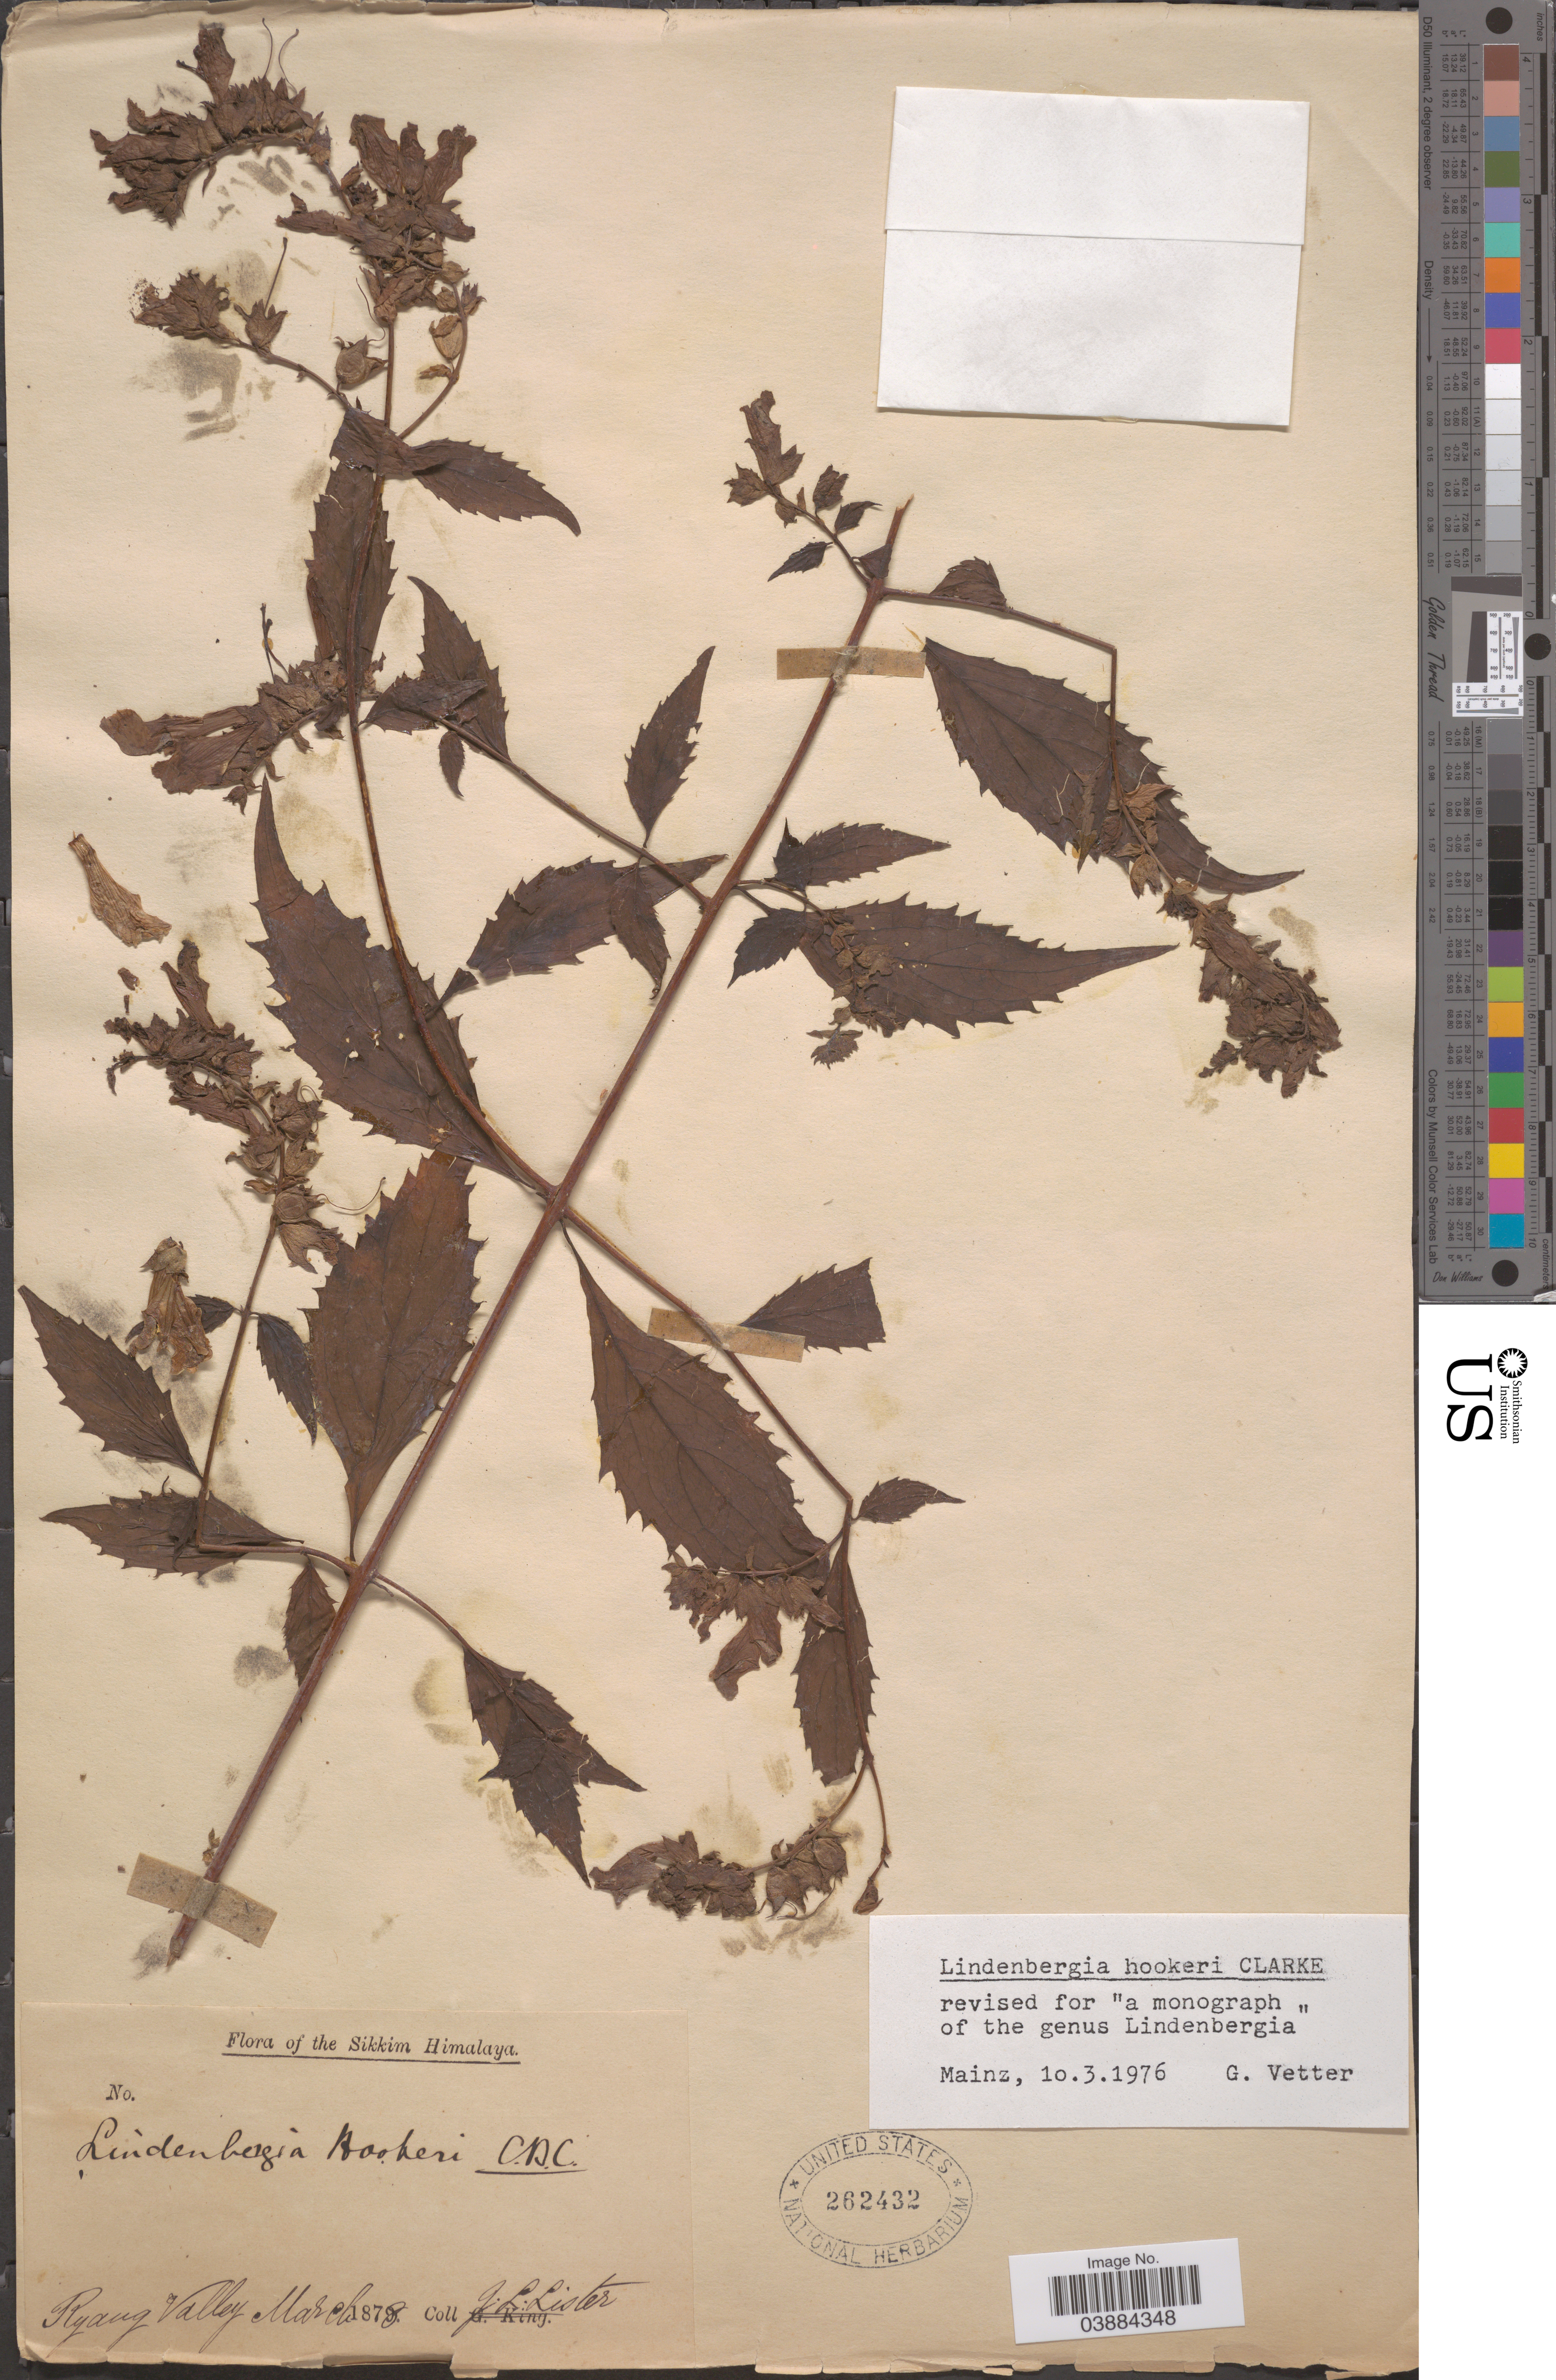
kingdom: Plantae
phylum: Tracheophyta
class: Magnoliopsida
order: Lamiales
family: Orobanchaceae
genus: Lindenbergia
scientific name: Lindenbergia hookeri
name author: C.B. Clarke ex Hook. f.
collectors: J. Lister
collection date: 1878-03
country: India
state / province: Sikkim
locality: The Sikkim Himalaya. Ryang Valley.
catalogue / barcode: US 262432